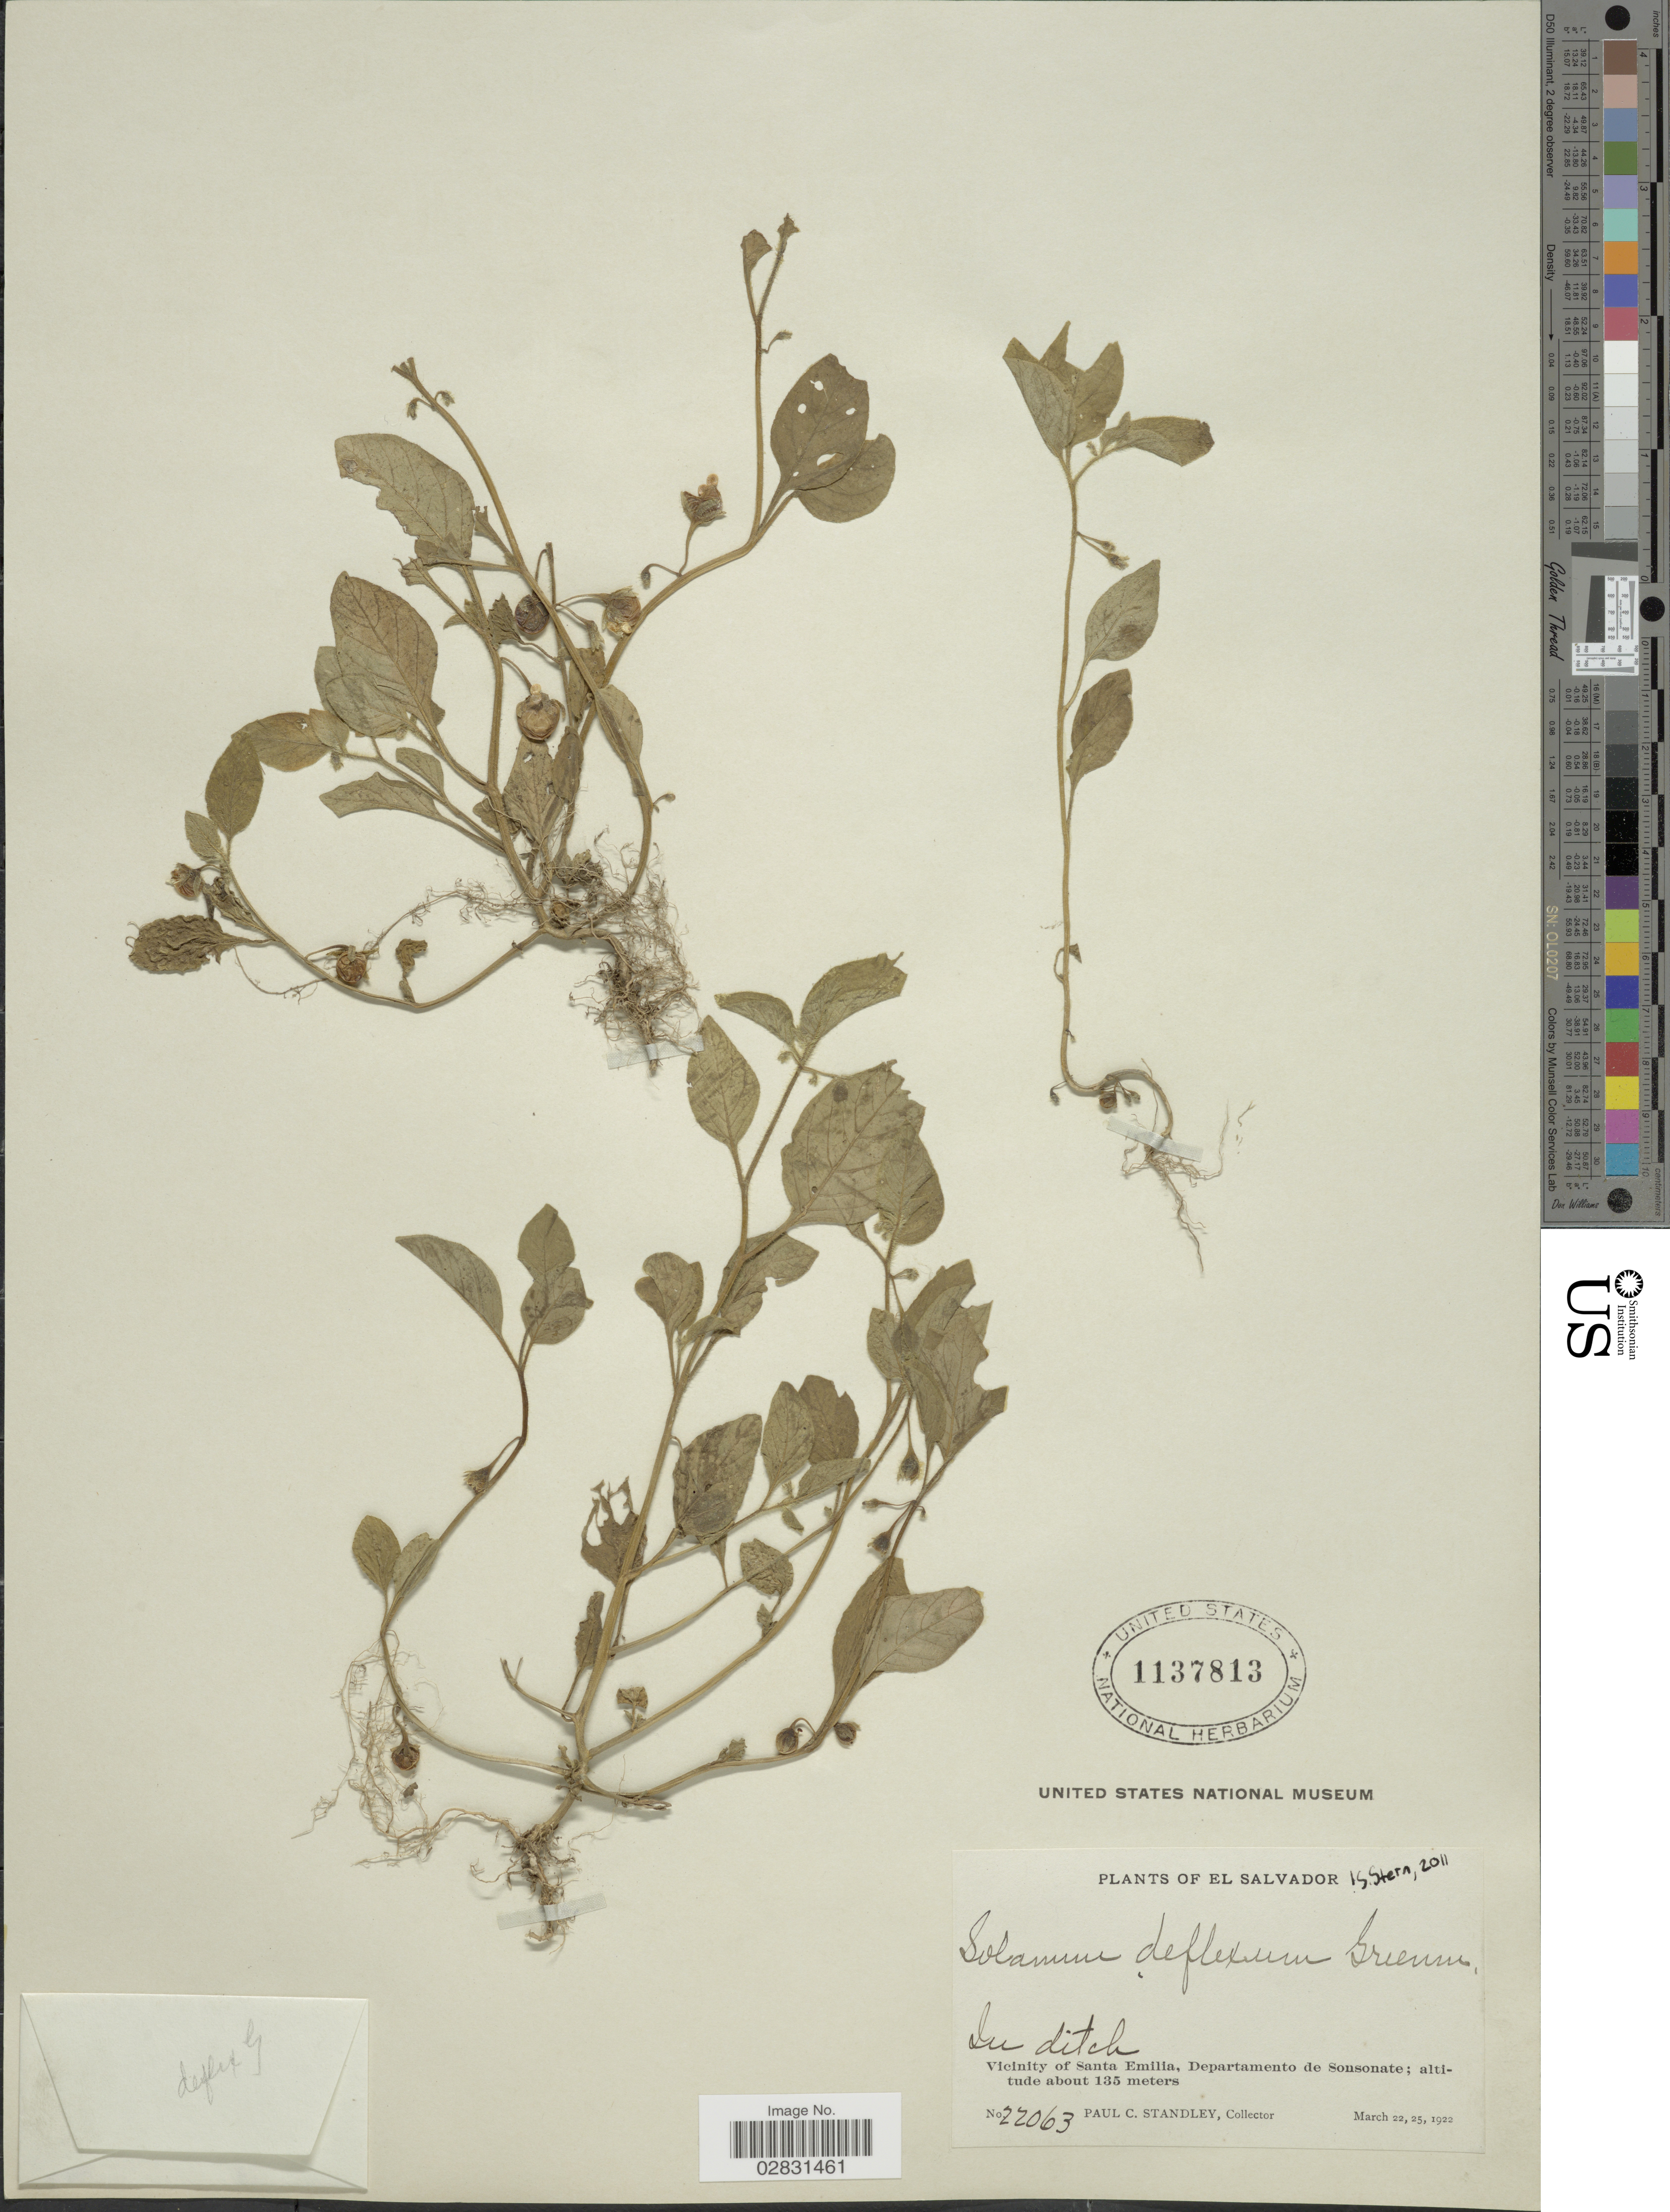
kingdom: Plantae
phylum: Tracheophyta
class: Magnoliopsida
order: Solanales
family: Solanaceae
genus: Solanum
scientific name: Solanum deflexum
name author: Greenm.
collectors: P. C. Standley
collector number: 22063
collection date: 1922-03-22/1922-03-25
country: El Salvador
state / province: Sonsonate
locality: Vicinity of Santa Emilia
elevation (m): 135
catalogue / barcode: US 1137813